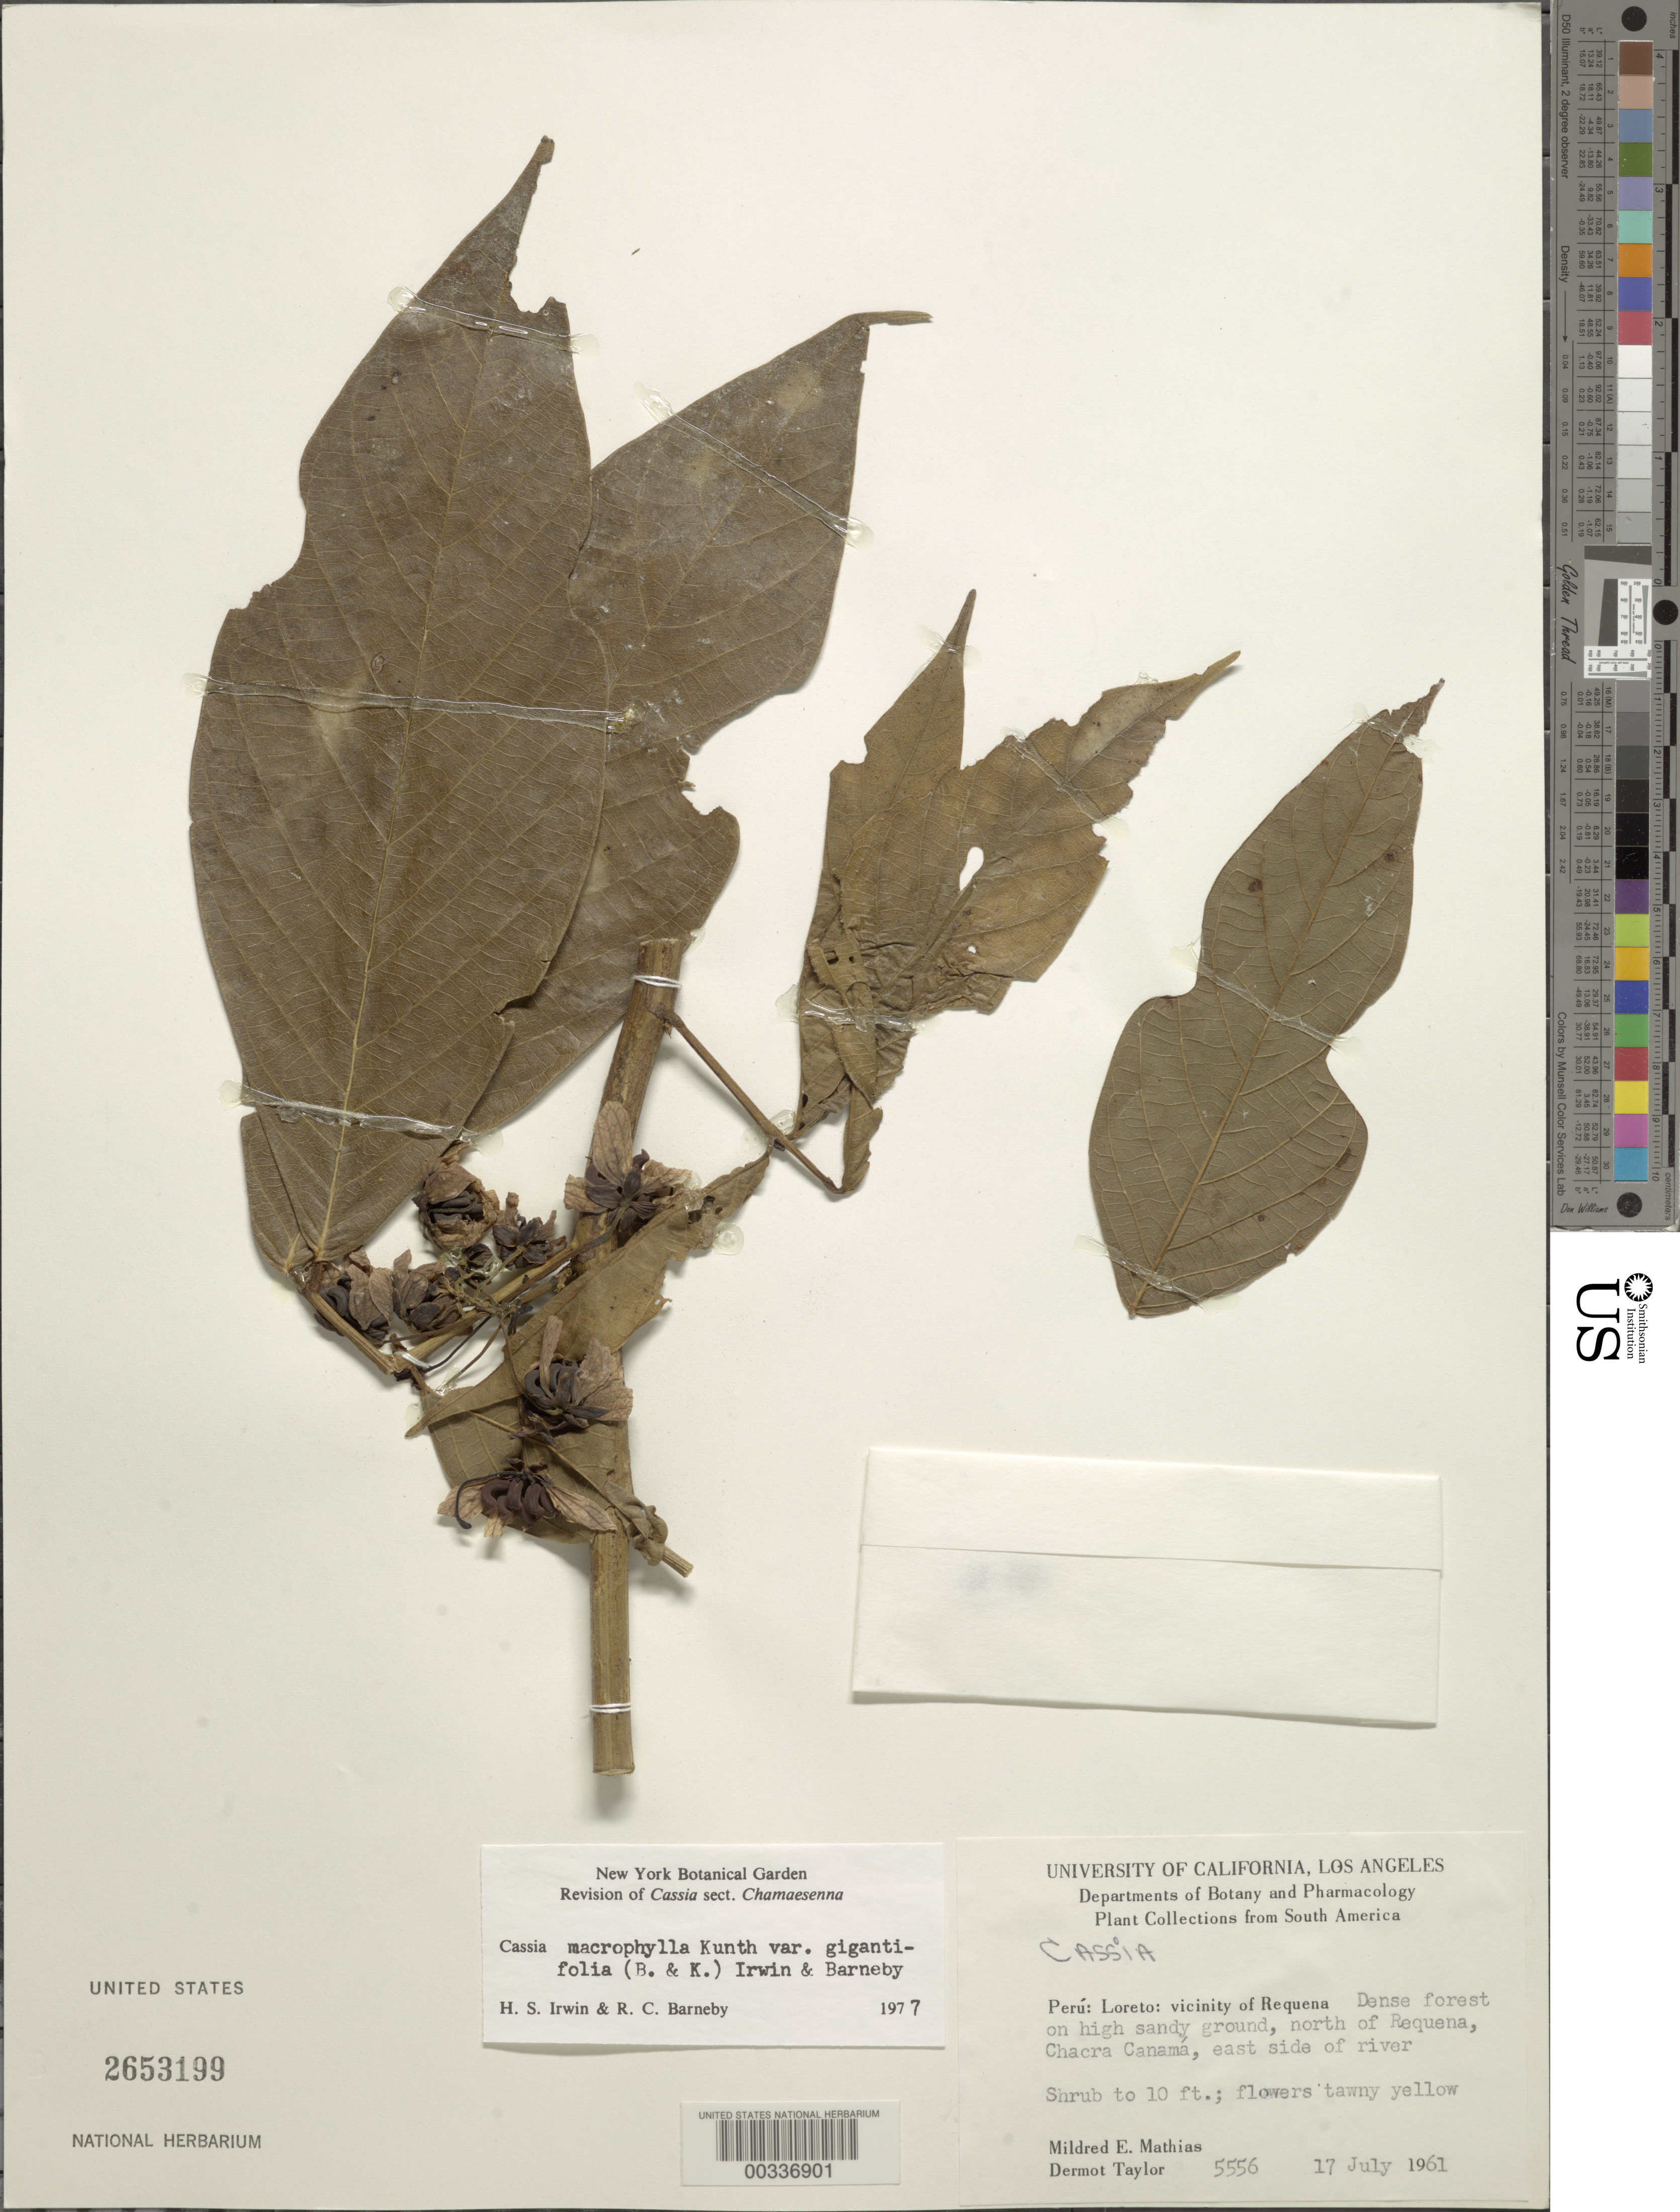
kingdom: Plantae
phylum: Tracheophyta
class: Magnoliopsida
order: Fabales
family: Fabaceae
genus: Senna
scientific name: Senna macrophylla var. gigantifolia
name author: (Britton & Killip) H.S. Irwin & Barneby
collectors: M. E. Mathias & D. Taylor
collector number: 5556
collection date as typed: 17 Jul 1961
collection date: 1961-07-17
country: Peru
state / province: Loreto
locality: Vicinity of requena, n of requena, chacra canama, e side of river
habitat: Dense forest on high sandy ground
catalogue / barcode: US 2653199